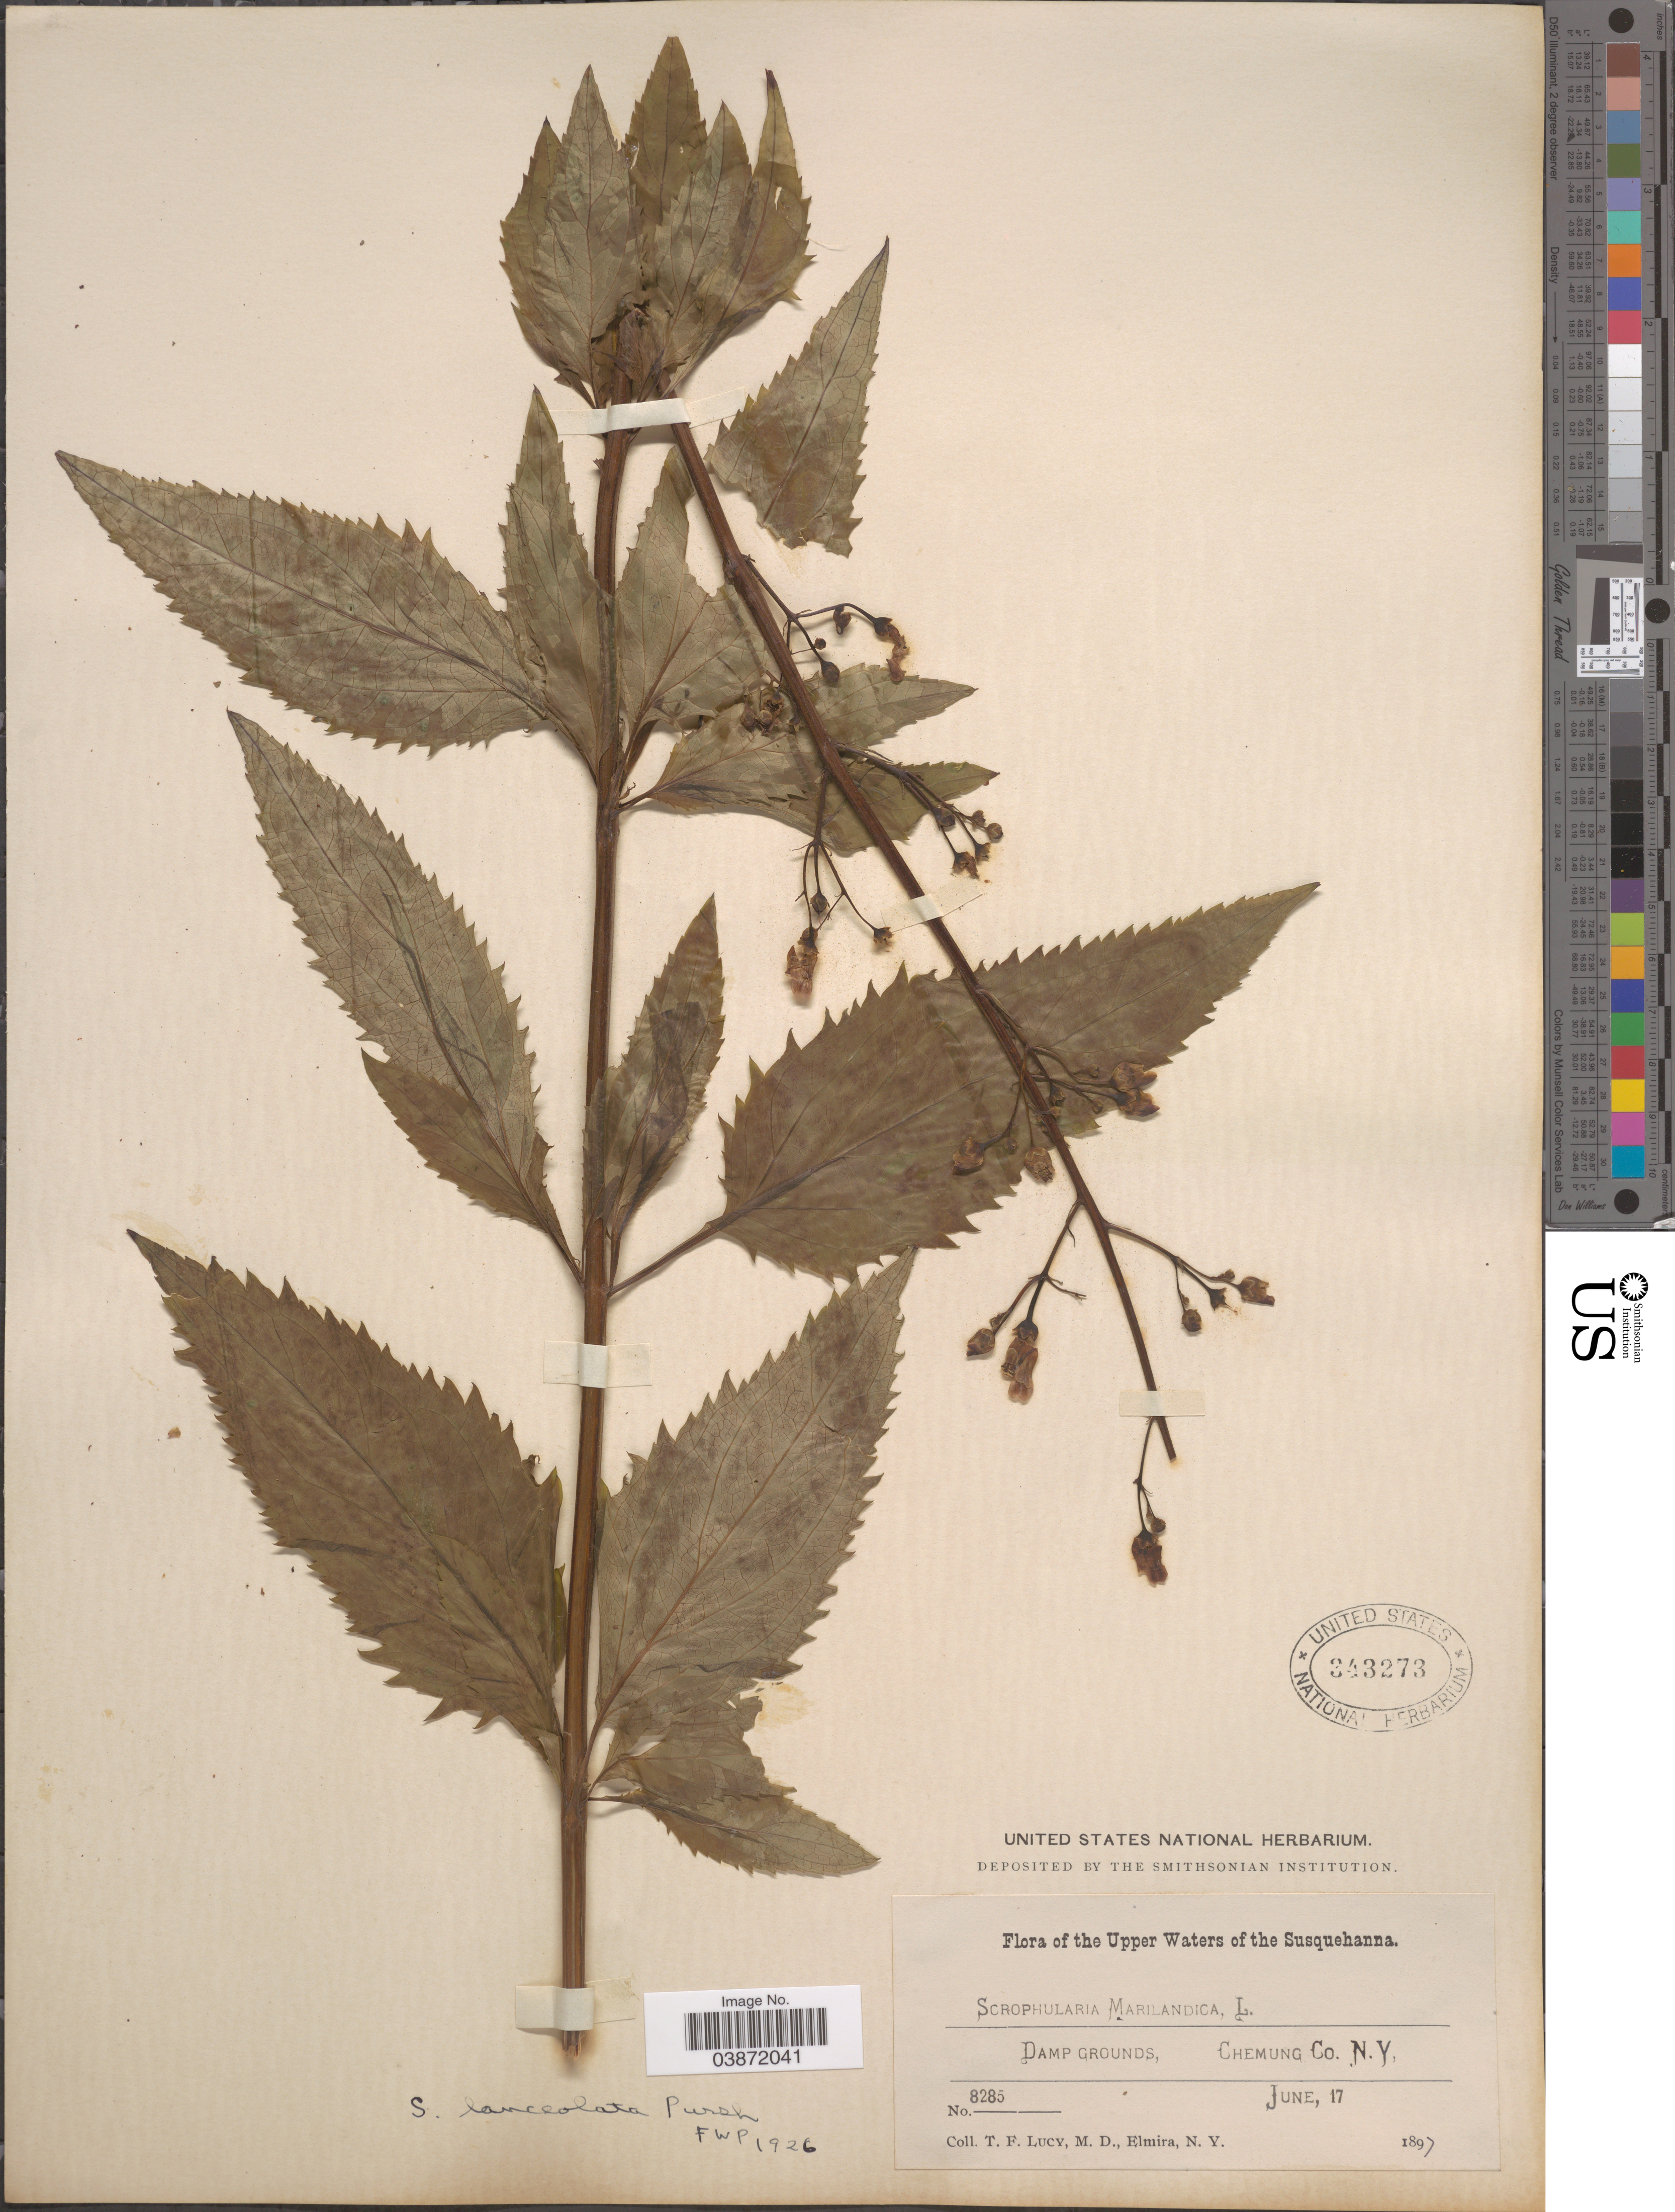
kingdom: Plantae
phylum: Tracheophyta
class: Magnoliopsida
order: Lamiales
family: Scrophulariaceae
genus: Scrophularia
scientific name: Scrophularia lanceolata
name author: Pursh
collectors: T. Lucy & M. Elmira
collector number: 8285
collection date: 1897-06-17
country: United States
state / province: New York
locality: The Upper Waters of the Susquehanna. Chemung Co.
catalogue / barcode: US 343273